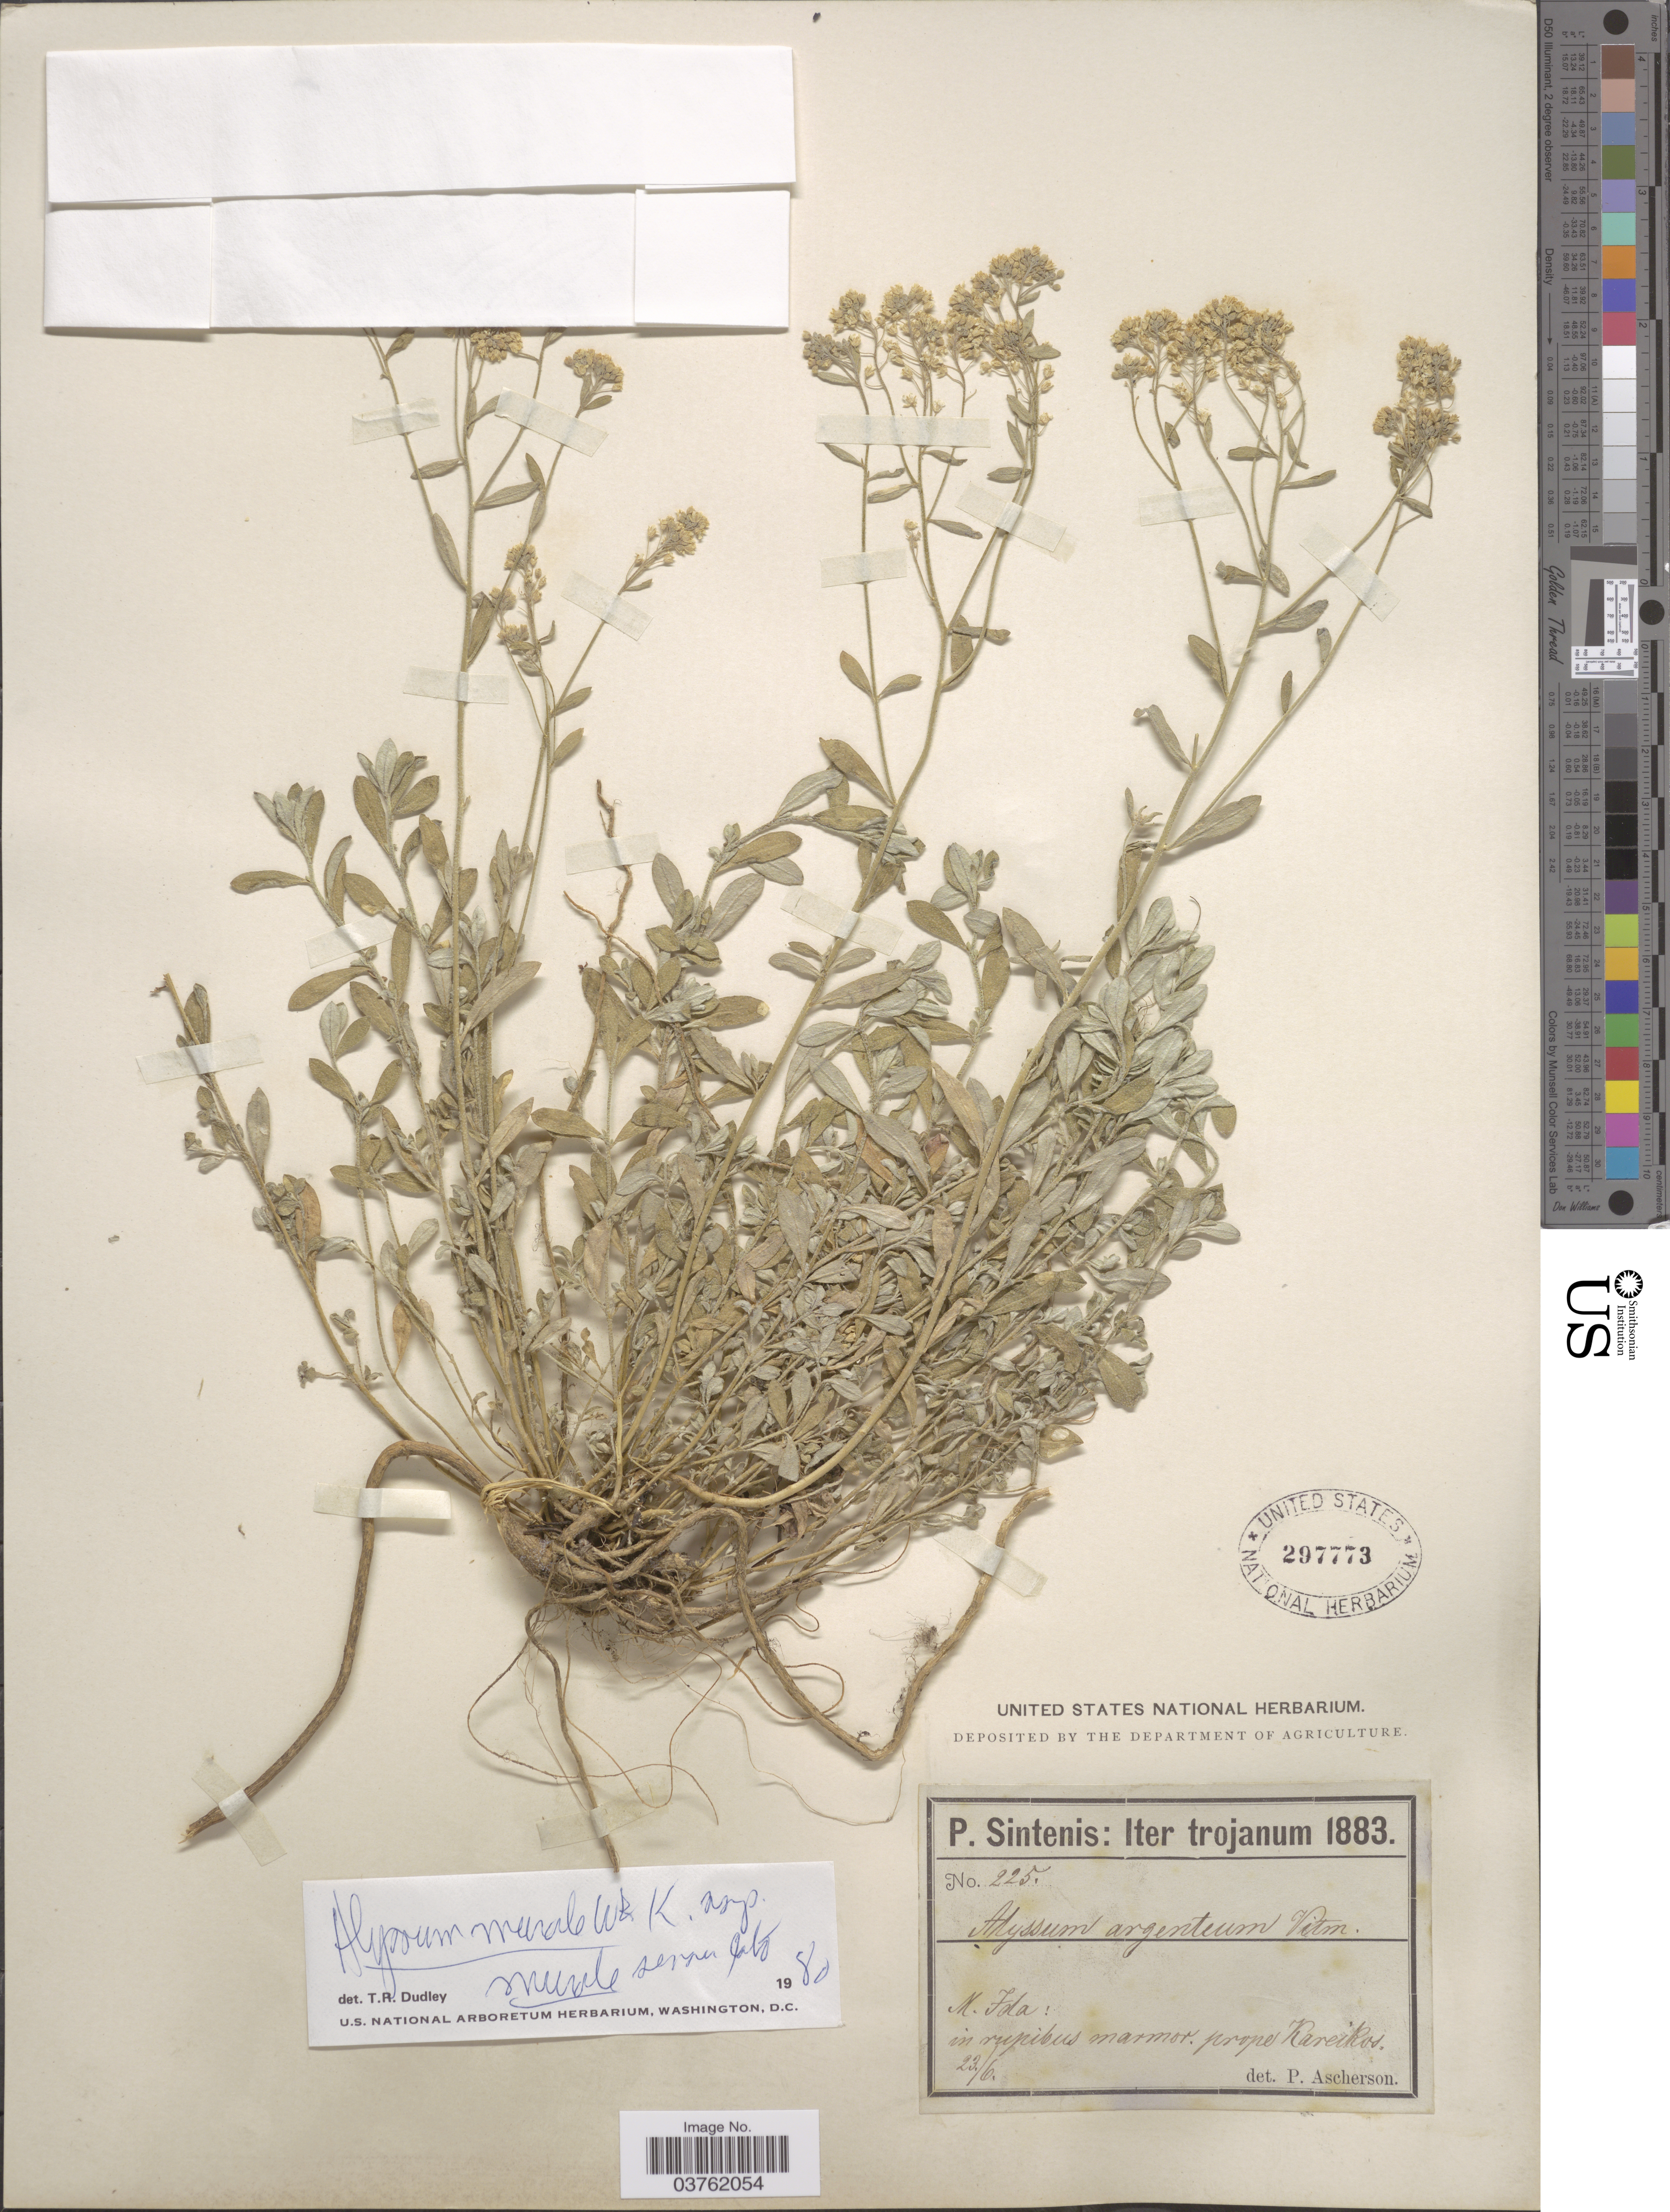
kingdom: Plantae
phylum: Tracheophyta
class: Magnoliopsida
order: Brassicales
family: Brassicaceae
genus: Alyssum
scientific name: Alyssum murale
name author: Waldst. & Kit.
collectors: P. Sintenis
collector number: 225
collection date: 1883-06-23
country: Turkey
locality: Iter trojanum. M. Ida: in rupibus marmor. prope Kareikos.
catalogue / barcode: US 297773